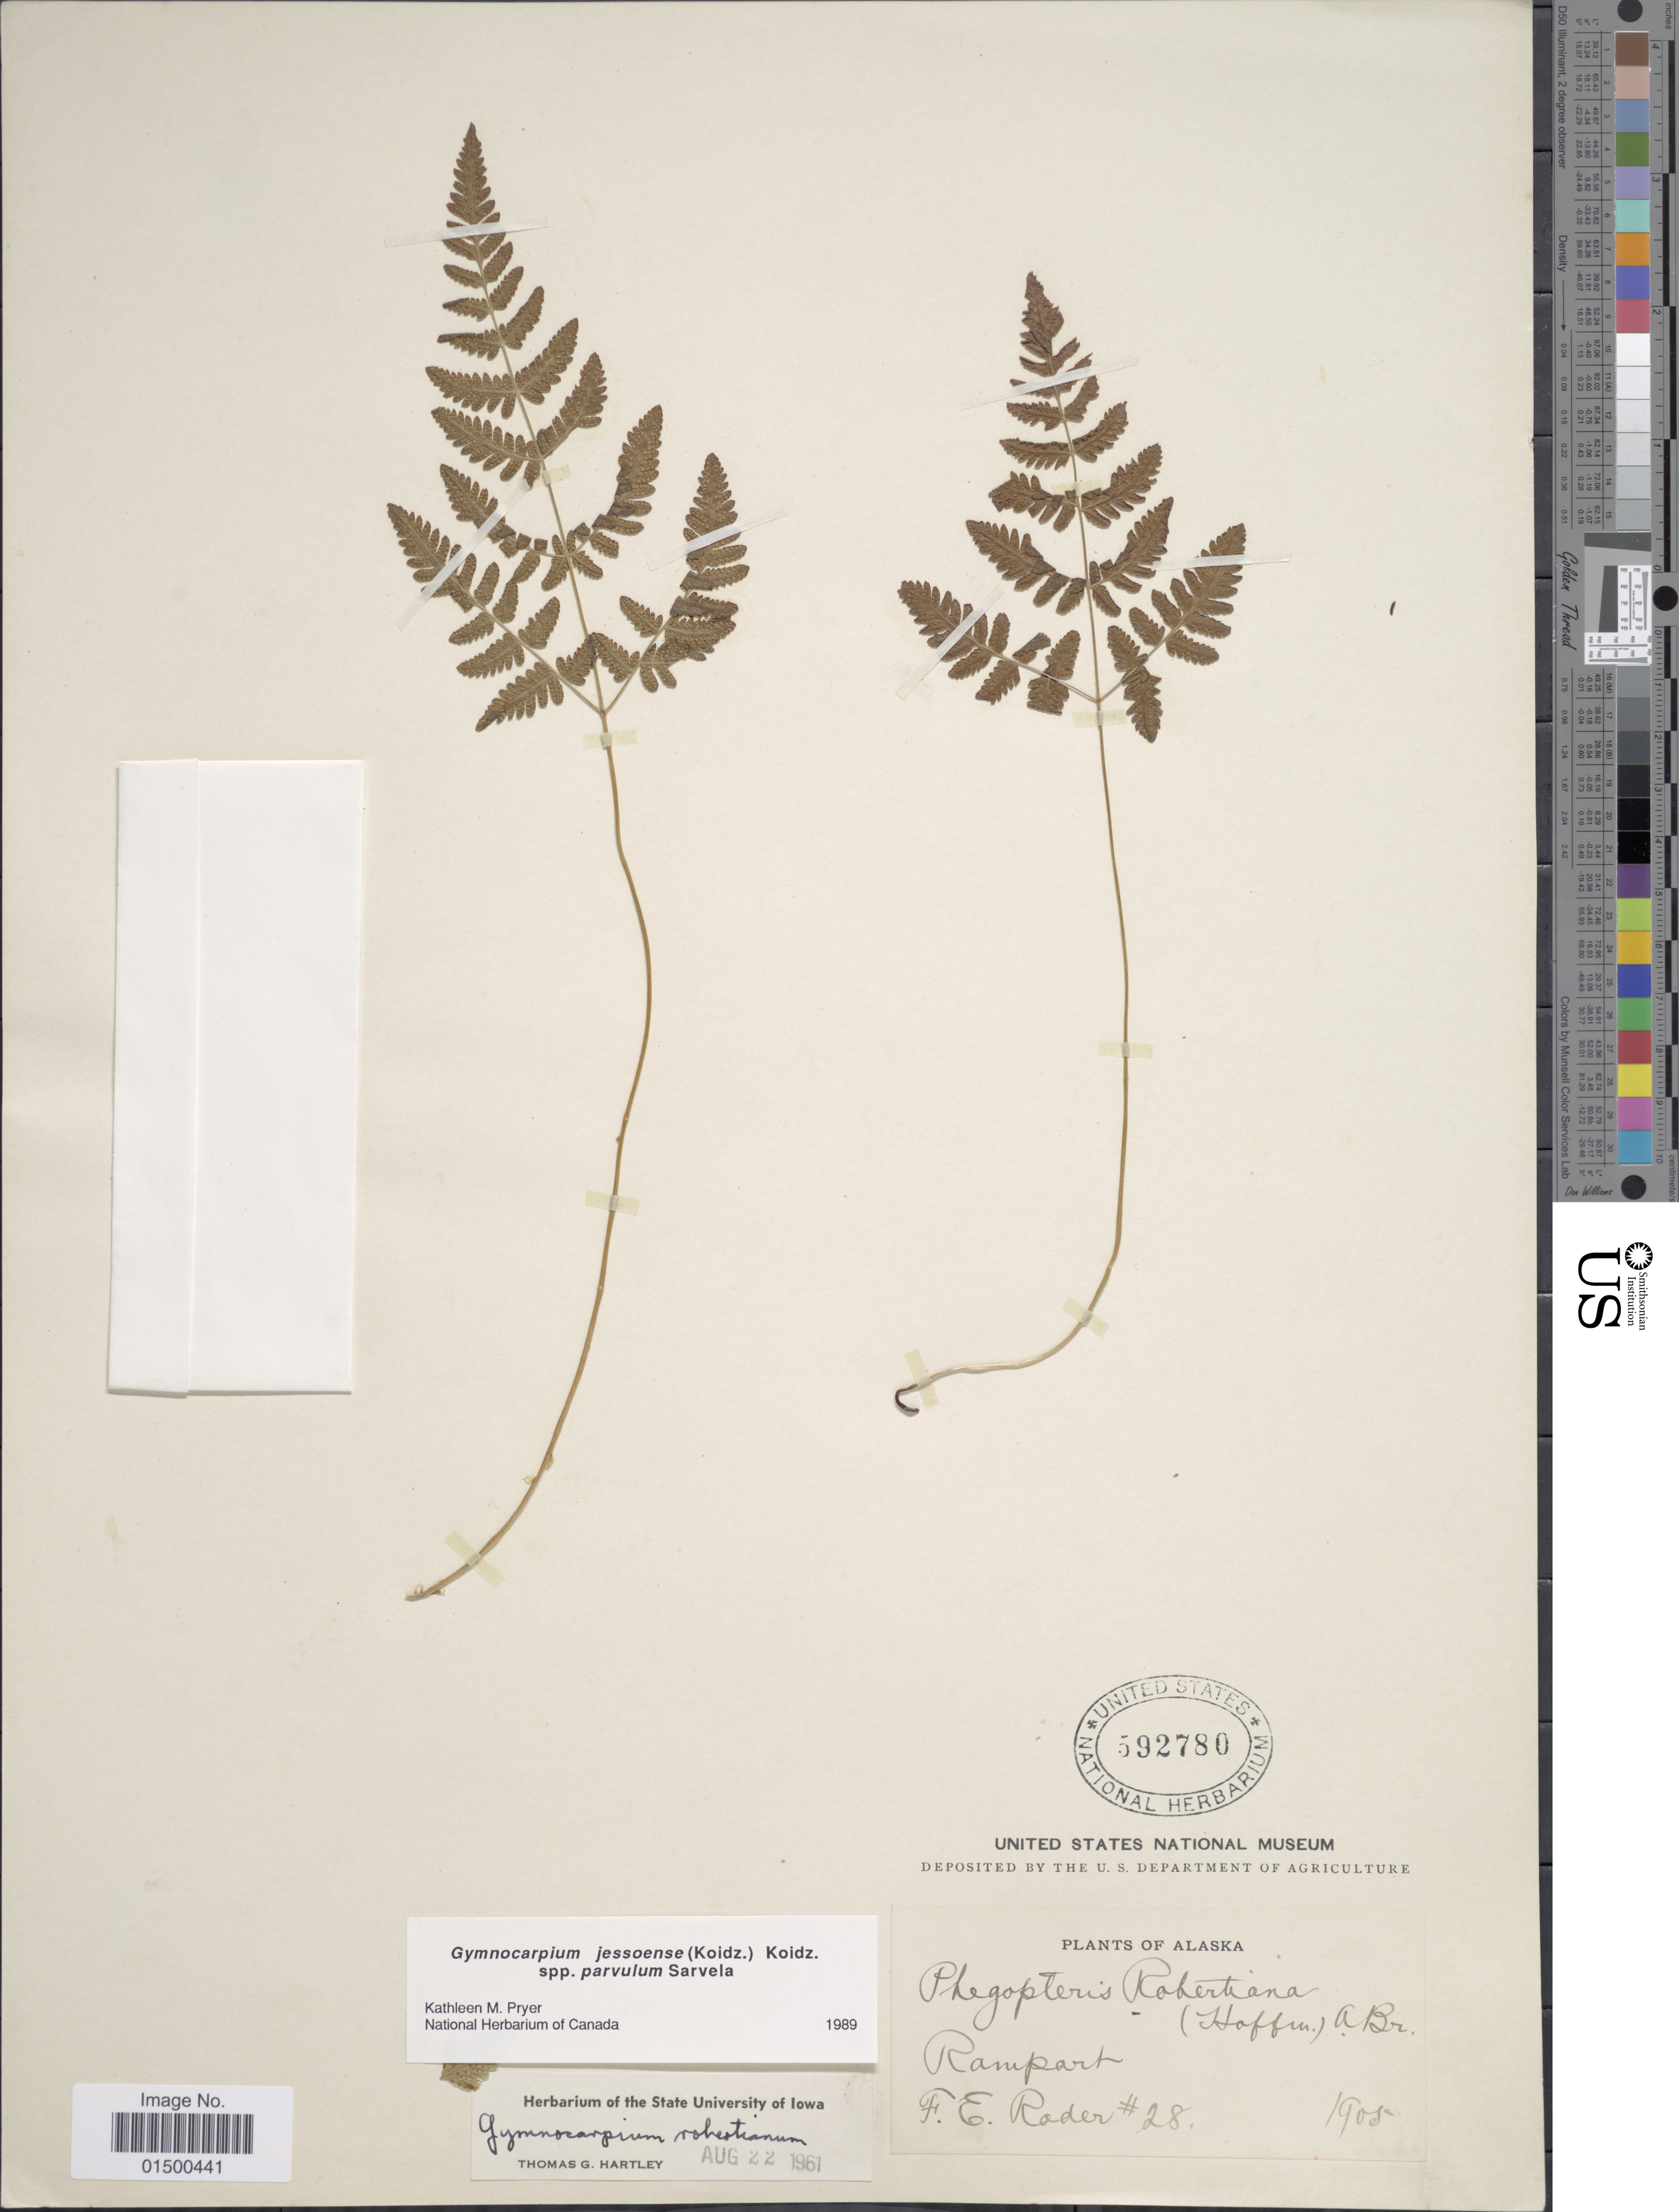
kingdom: Plantae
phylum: Tracheophyta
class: Polypodiopsida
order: Polypodiales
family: Cystopteridaceae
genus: Gymnocarpium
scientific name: Gymnocarpium jessoense subsp. parvulum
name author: Sarvela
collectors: F. Rader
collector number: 28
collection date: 1905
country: United States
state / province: Alaska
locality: Rampart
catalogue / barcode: US 592780